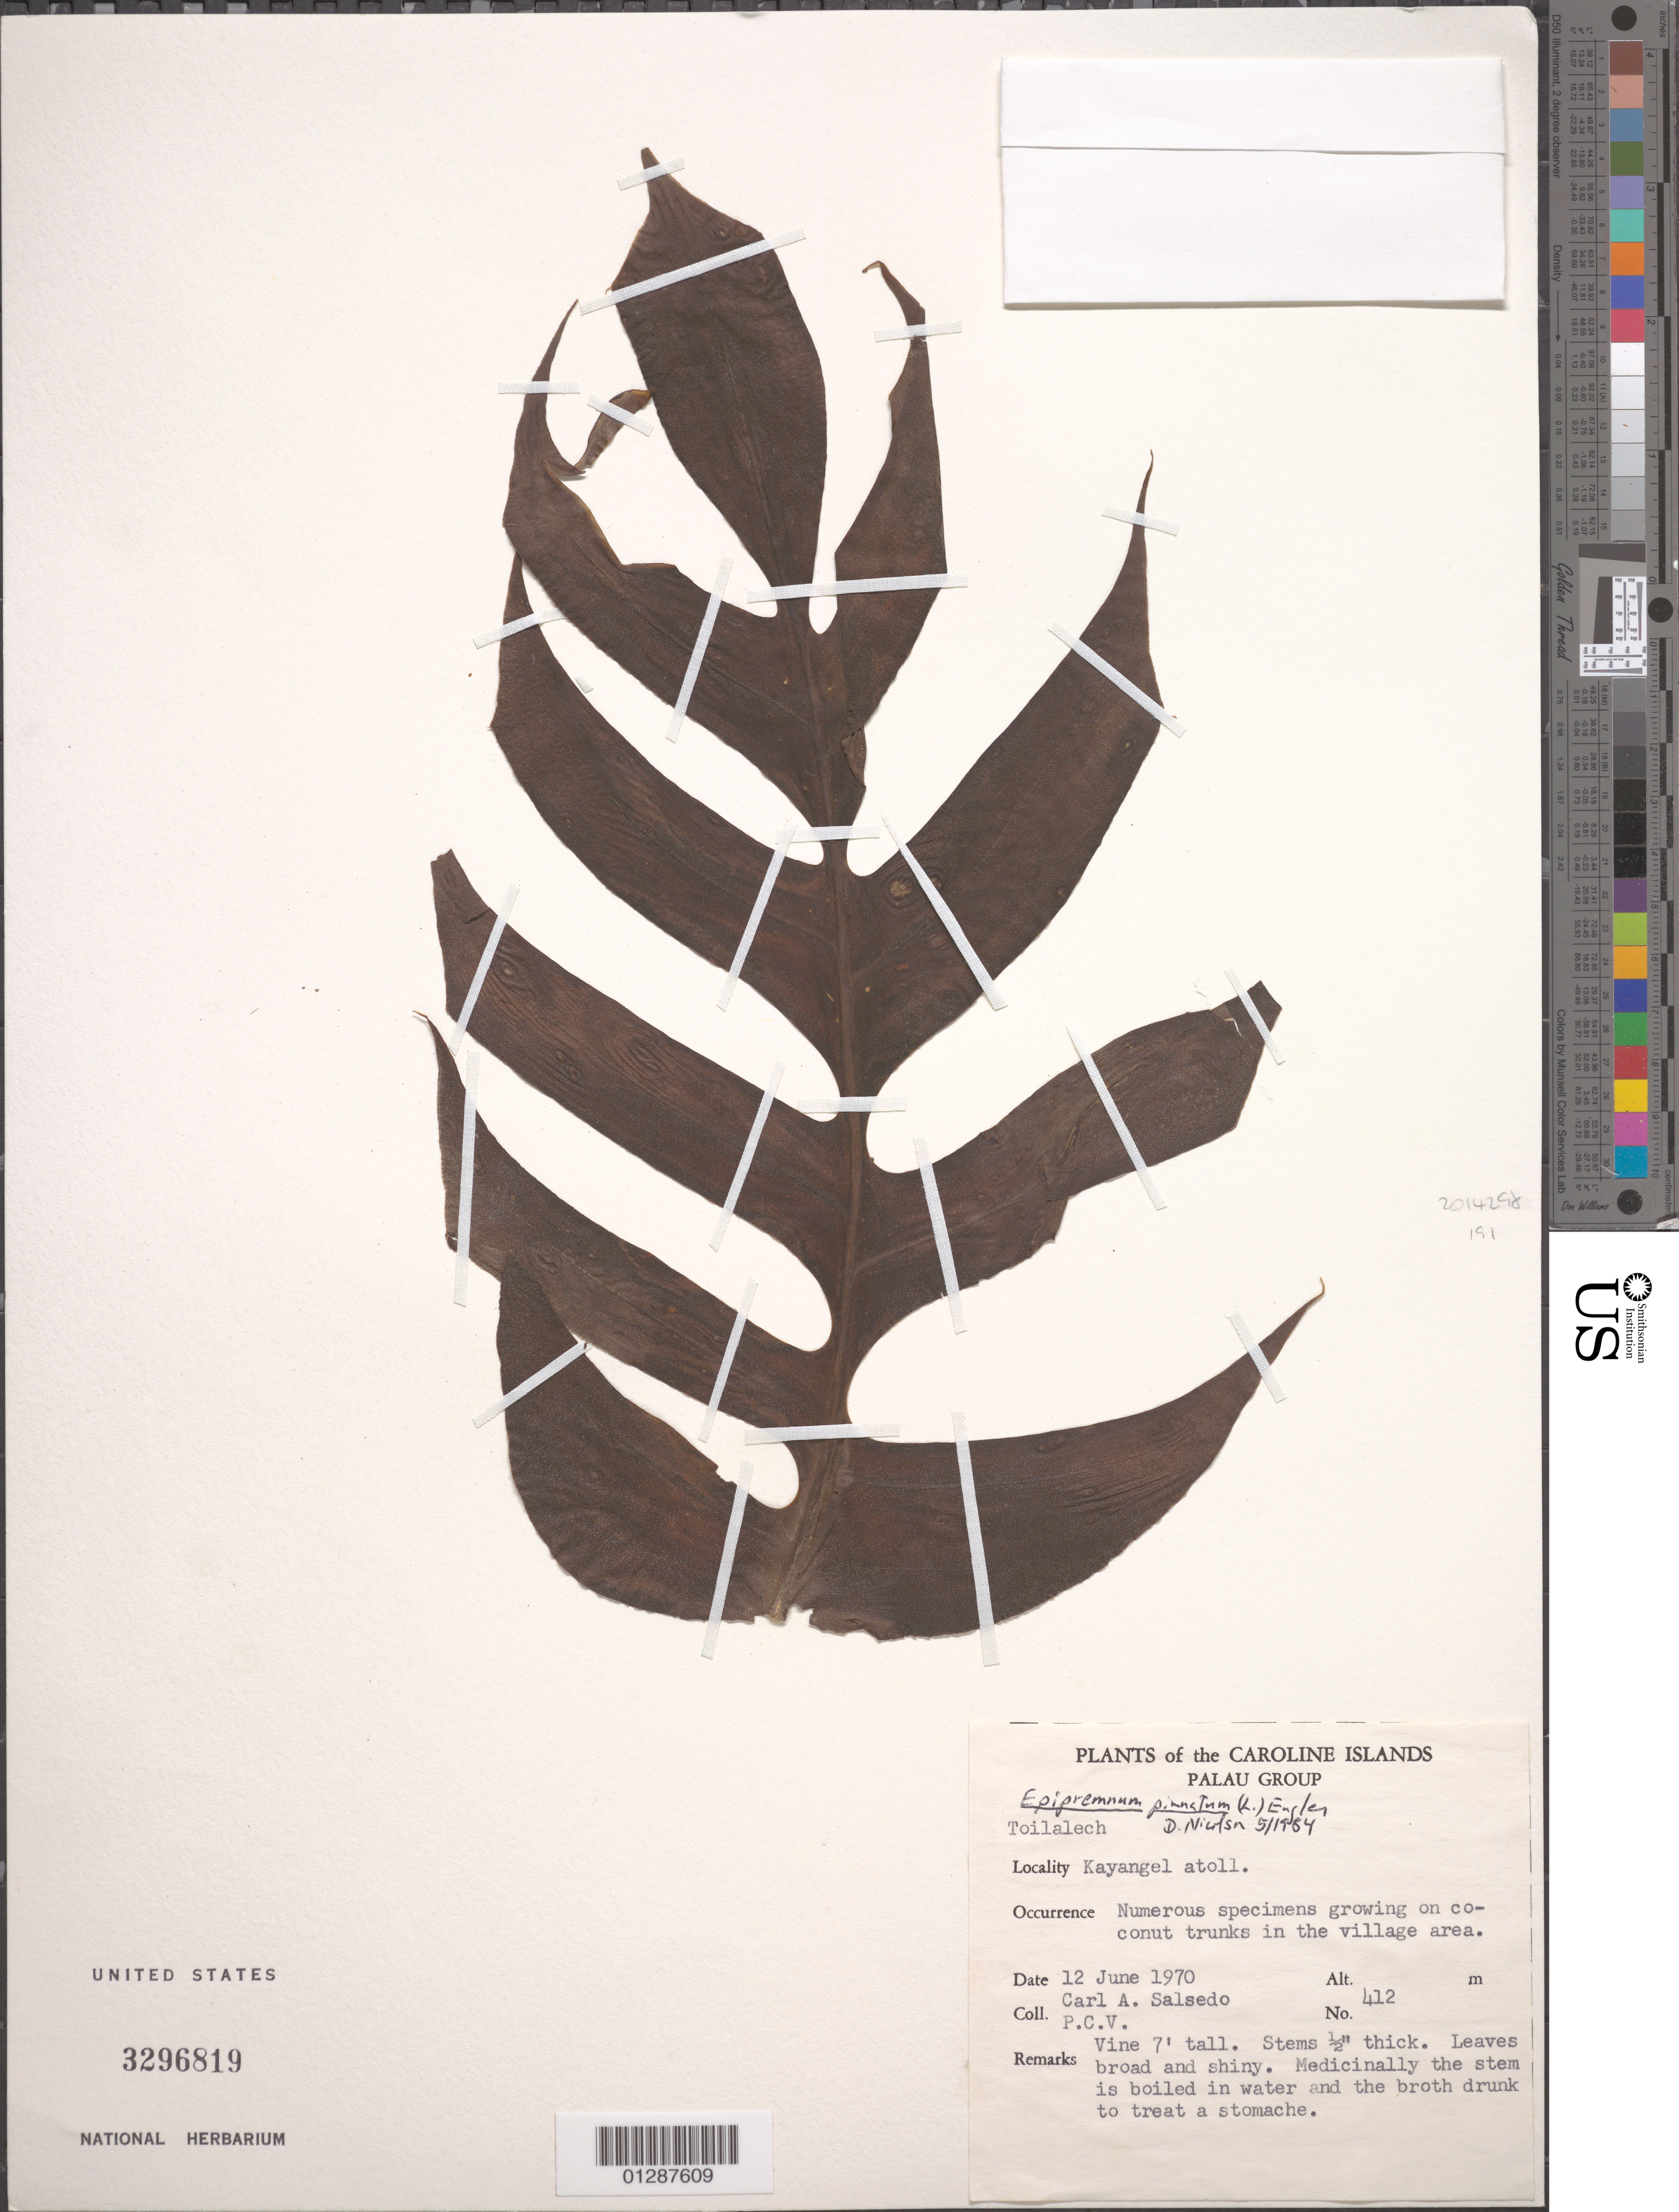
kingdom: Plantae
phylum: Tracheophyta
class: Liliopsida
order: Alismatales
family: Araceae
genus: Epipremnum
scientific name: Epipremnum pinnatum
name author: (L.) Engl.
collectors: C.A. Salsedo & P. C. V.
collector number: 412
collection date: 1970-06-12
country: Palau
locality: Caroline Islands. Palau Group. Kayangel atoll. On coconut trunks in the village area.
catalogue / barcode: US 3296819